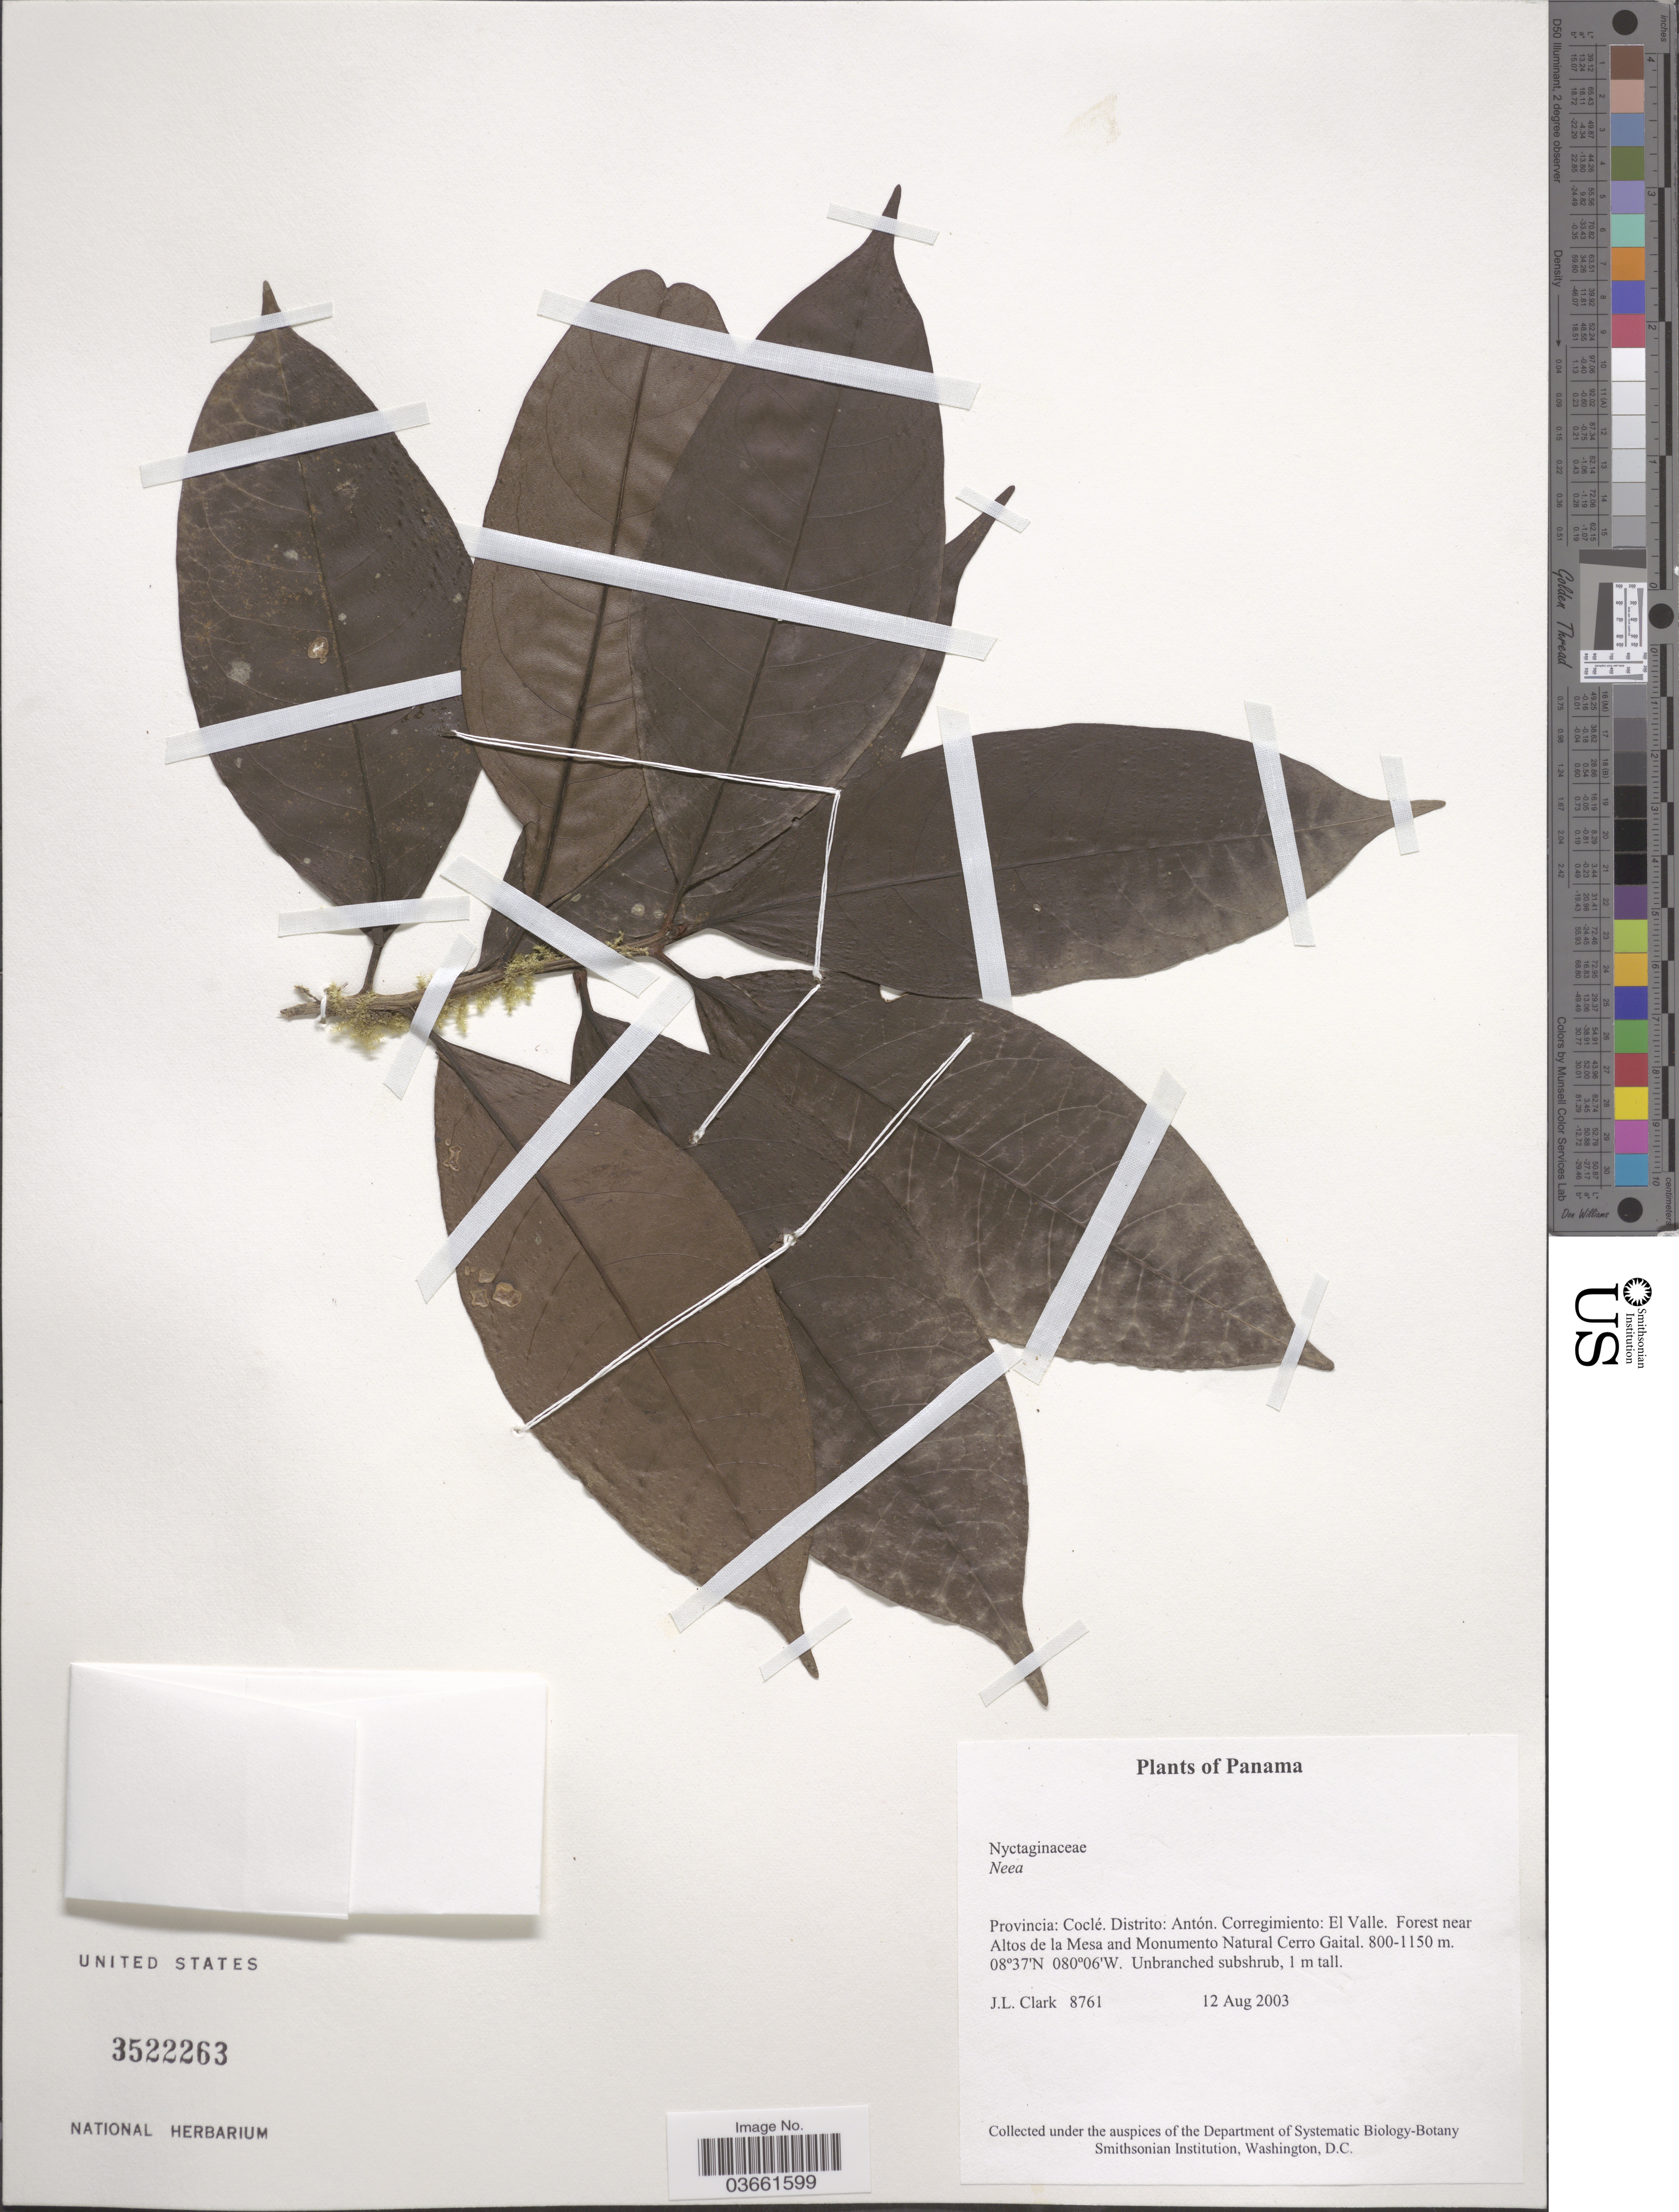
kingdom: Plantae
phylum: Tracheophyta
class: Magnoliopsida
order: Caryophyllales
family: Nyctaginaceae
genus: Neea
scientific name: Neea sp.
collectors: J. L. Clark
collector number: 8761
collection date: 2003-08-12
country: Panama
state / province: Coclé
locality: Distrito: Antón. Corregimiento: El Valle. Forest near Altos de la Mesa and Monumento Natural Cerro Gaital.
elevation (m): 800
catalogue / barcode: US 3522263